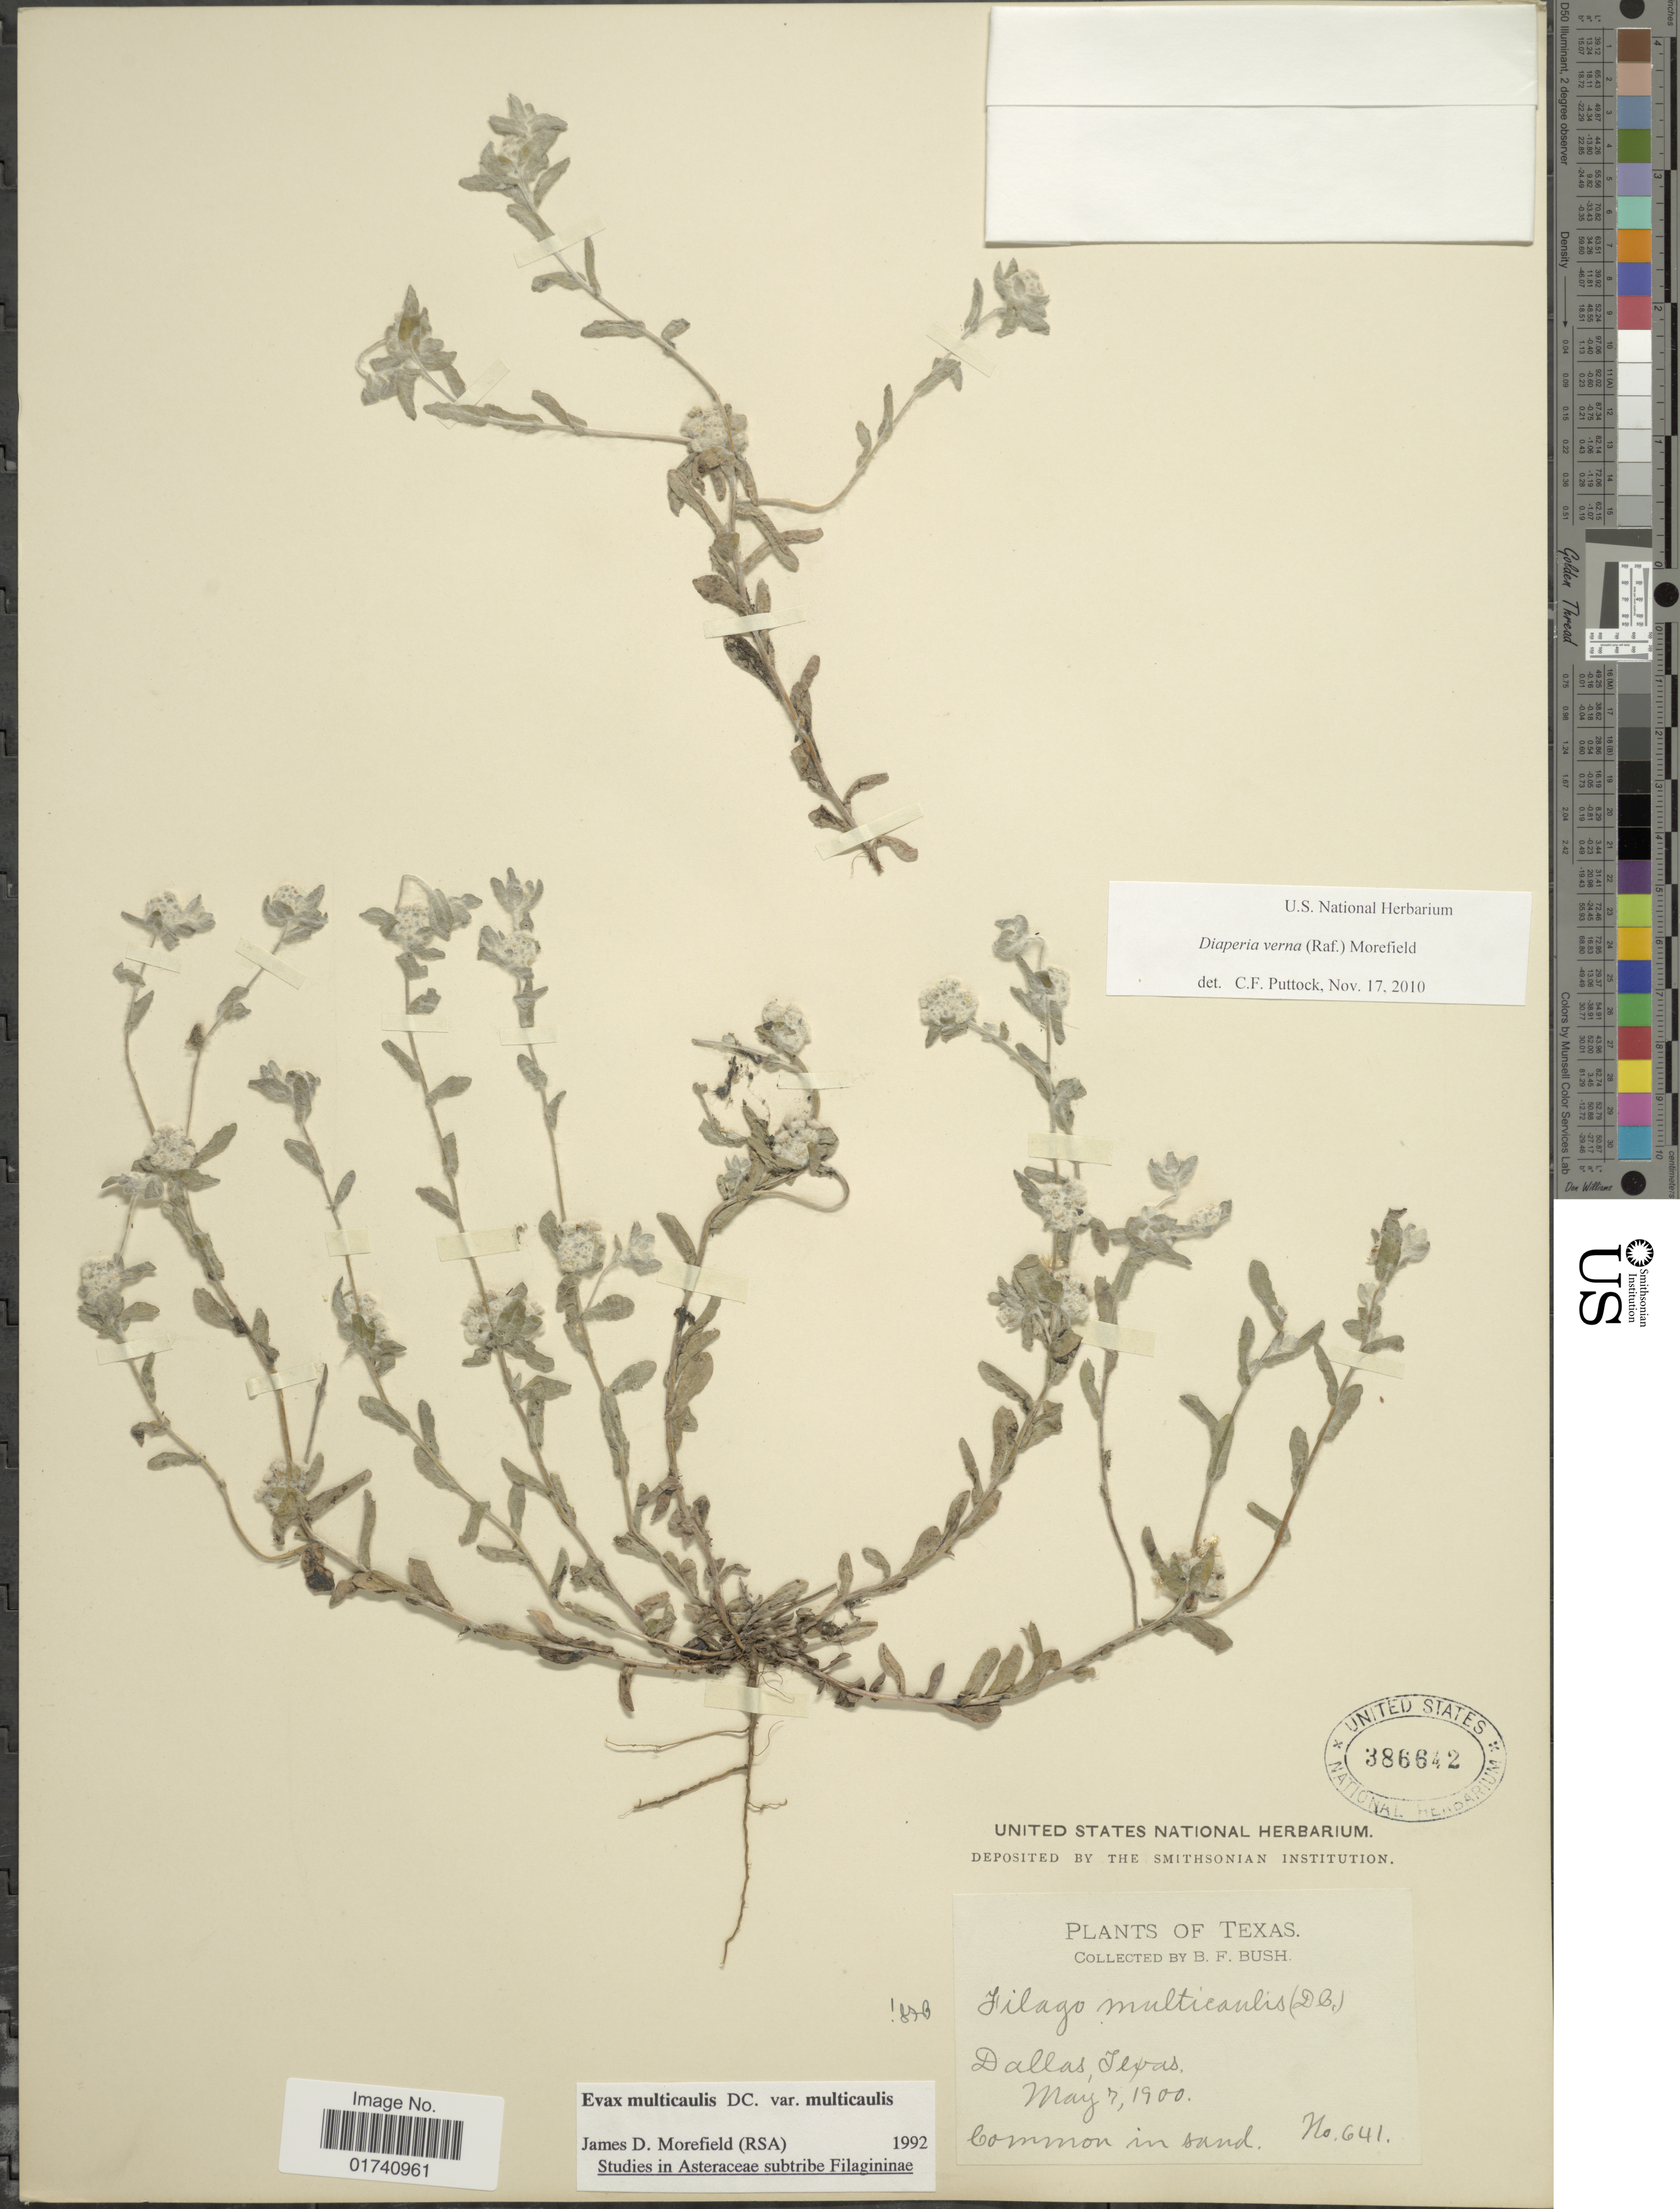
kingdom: Plantae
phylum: Tracheophyta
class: Magnoliopsida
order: Asterales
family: Asteraceae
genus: Diaperia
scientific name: Diaperia verna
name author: (Raf.) Morefield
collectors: B. F. Bush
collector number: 641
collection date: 1900-05-07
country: United States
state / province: Texas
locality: Dallas.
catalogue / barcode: US 386642